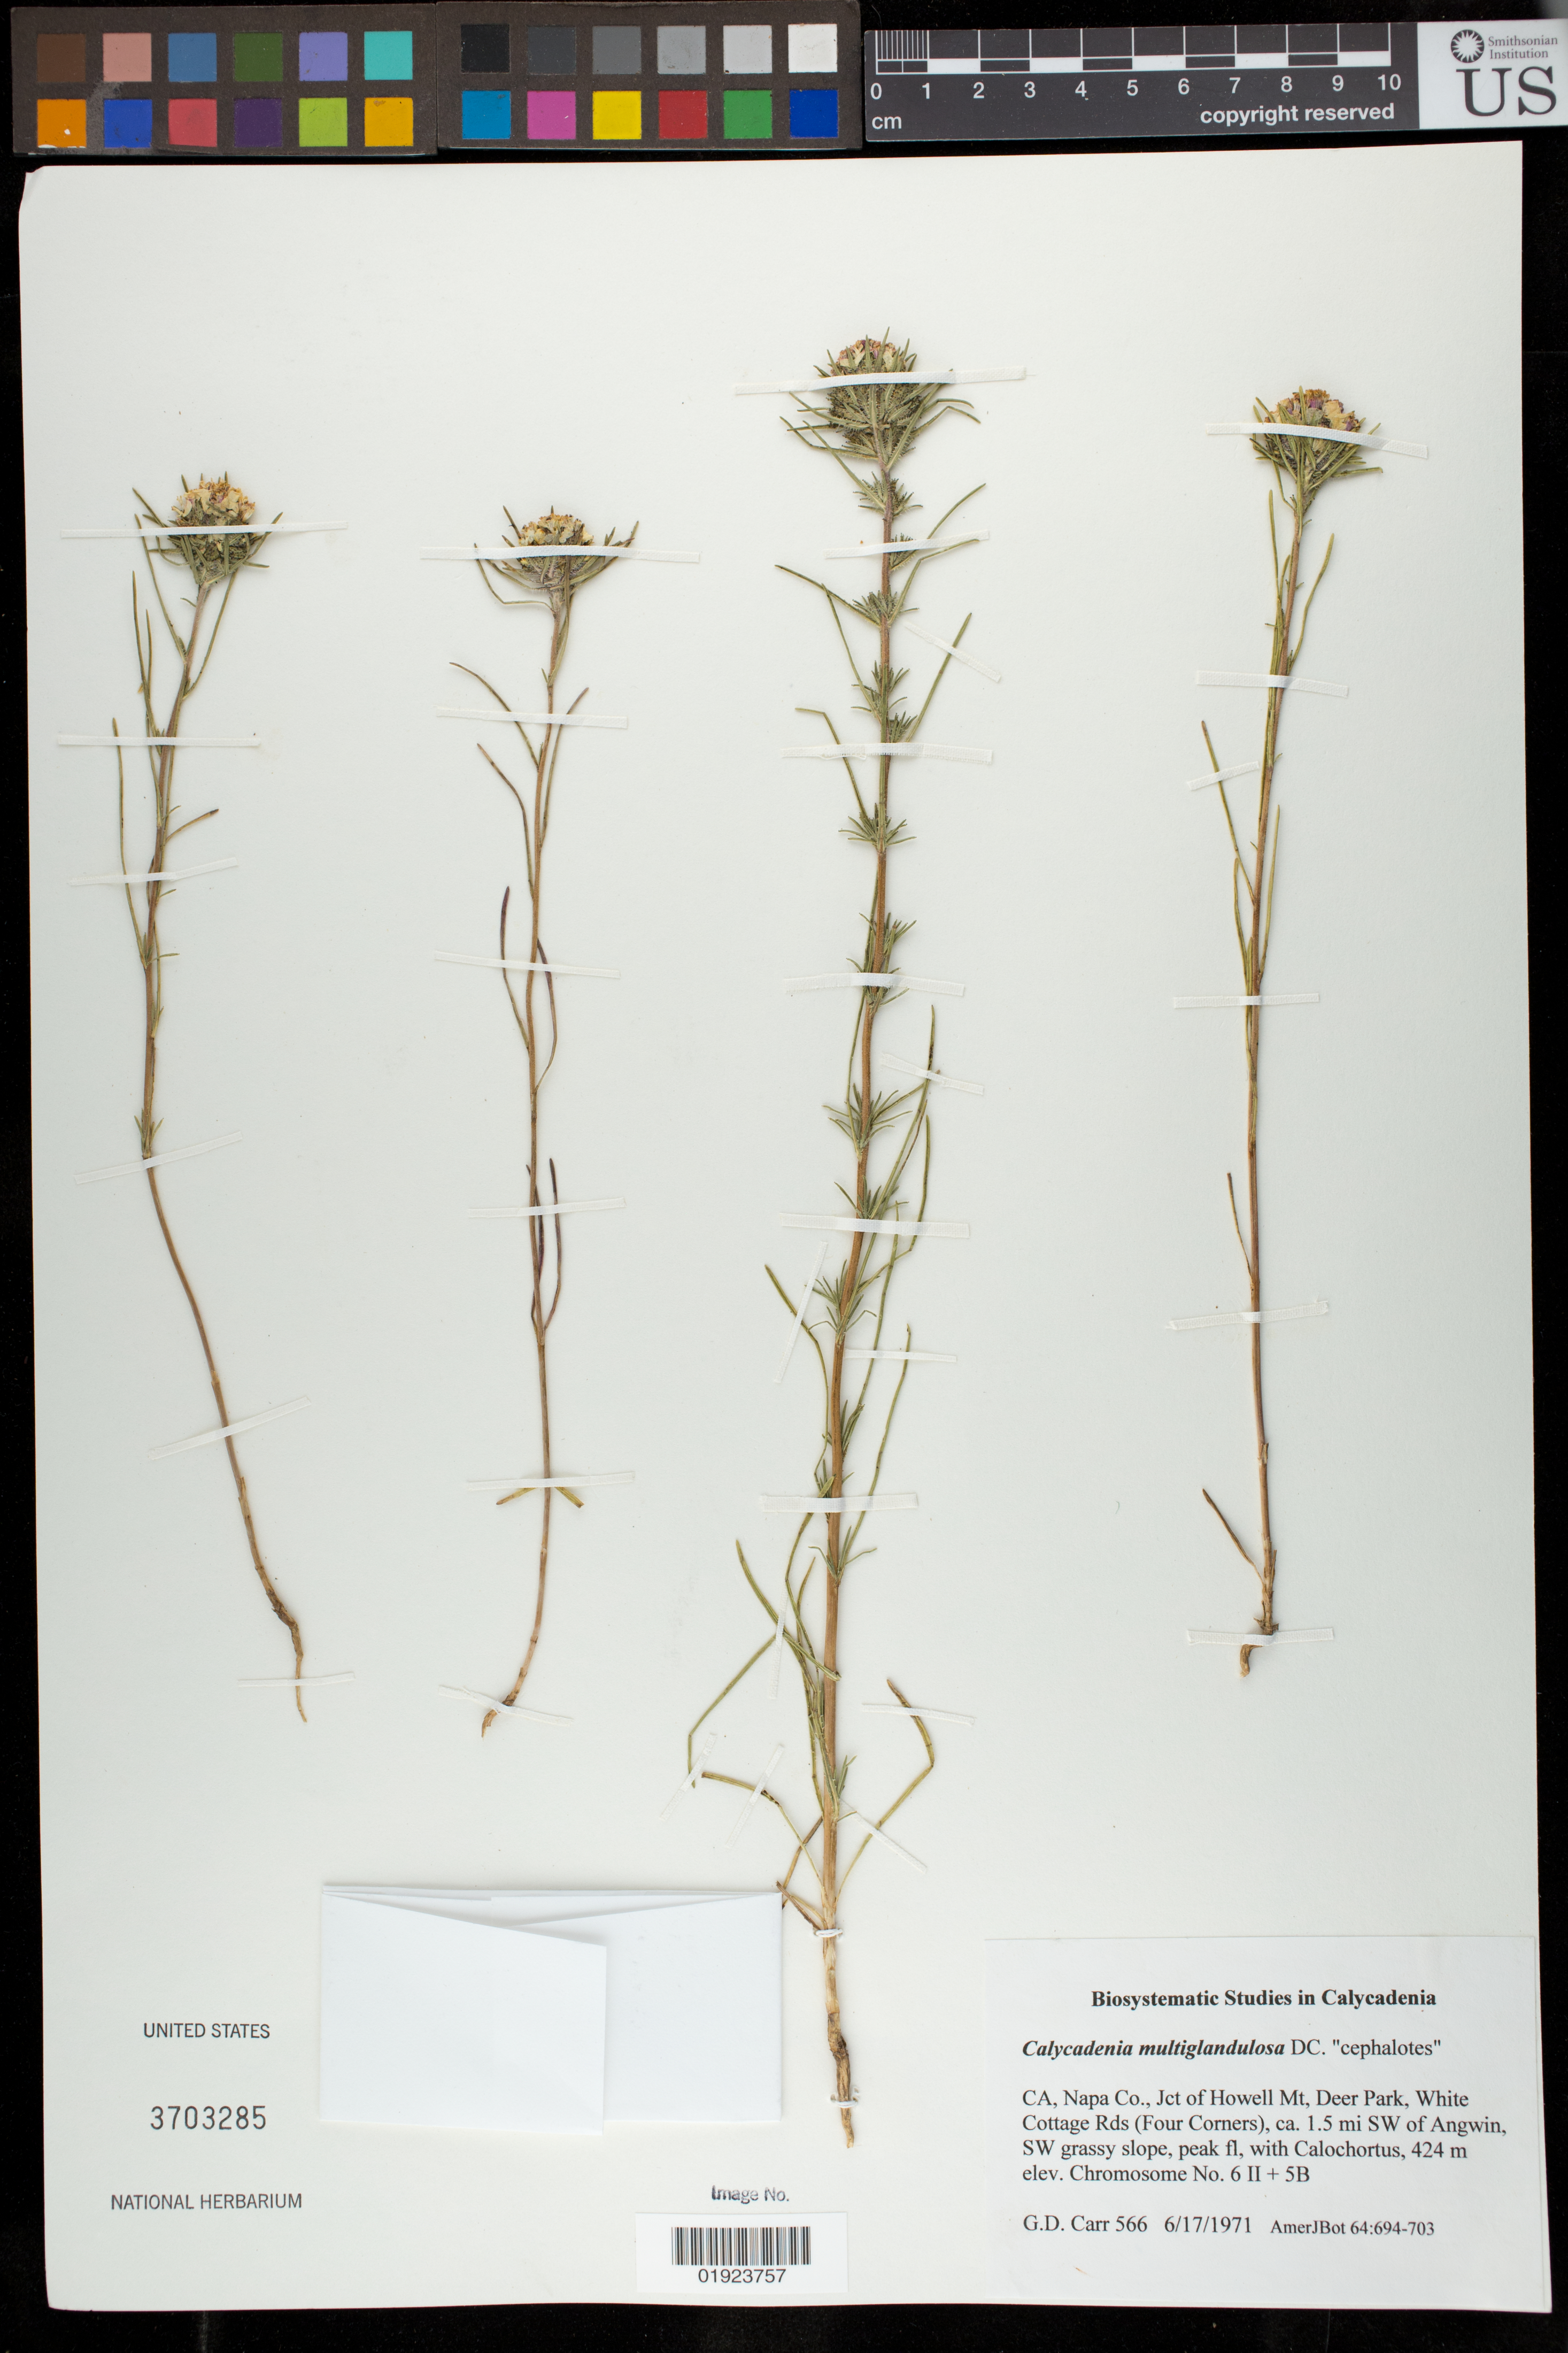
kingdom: Plantae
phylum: Tracheophyta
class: Magnoliopsida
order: Asterales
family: Asteraceae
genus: Calycadenia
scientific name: Calycadenia multiglandulosa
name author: DC.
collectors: G. Carr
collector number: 566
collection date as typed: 6/17/1971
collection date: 1971-06-17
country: United States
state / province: California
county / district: Napa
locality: Jct of Howell Mt. Deer Park, White Cottage Rds (Four Corners), ca. 1.5 mi SW of Angwin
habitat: grassy slope, peak fl, with Calochortus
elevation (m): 424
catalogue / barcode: US 3703285